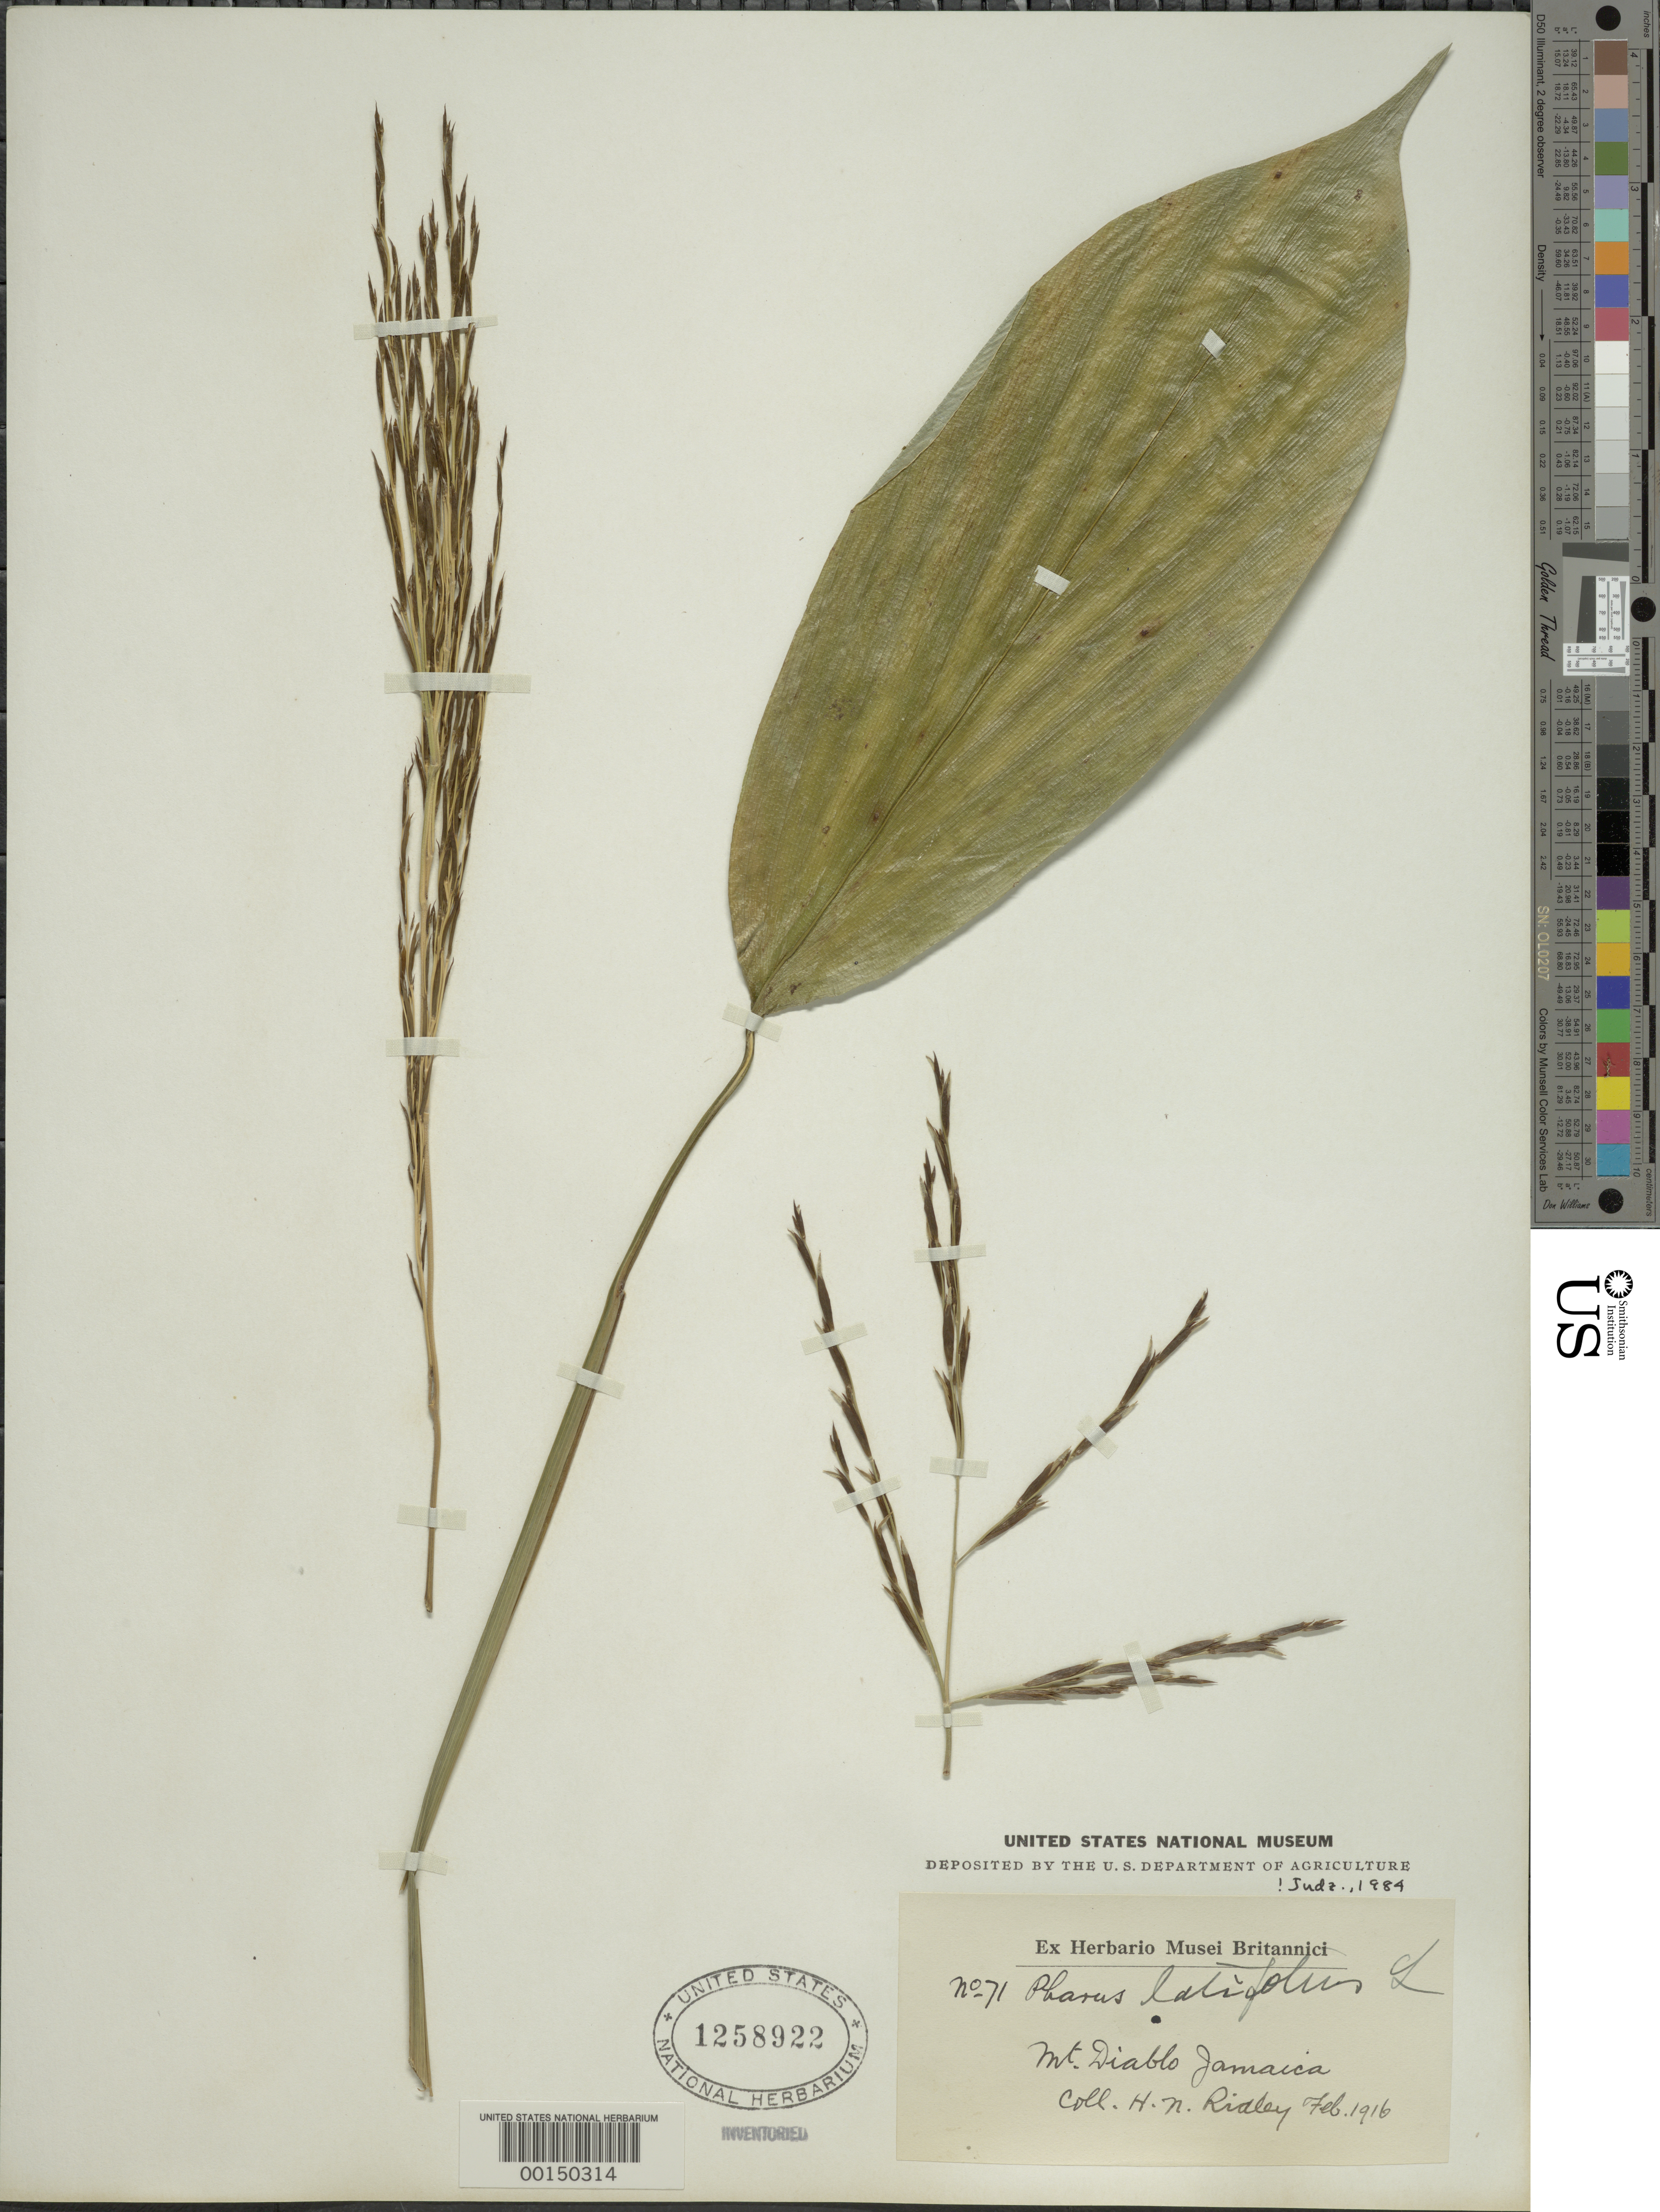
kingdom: Plantae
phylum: Tracheophyta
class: Liliopsida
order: Poales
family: Poaceae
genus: Pharus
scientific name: Pharus latifolius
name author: L.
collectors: H. N. Ridley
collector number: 71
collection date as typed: Feb 1916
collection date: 1916-02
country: Jamaica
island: Greater Antilles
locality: Mt. diablo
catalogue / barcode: US 1258922